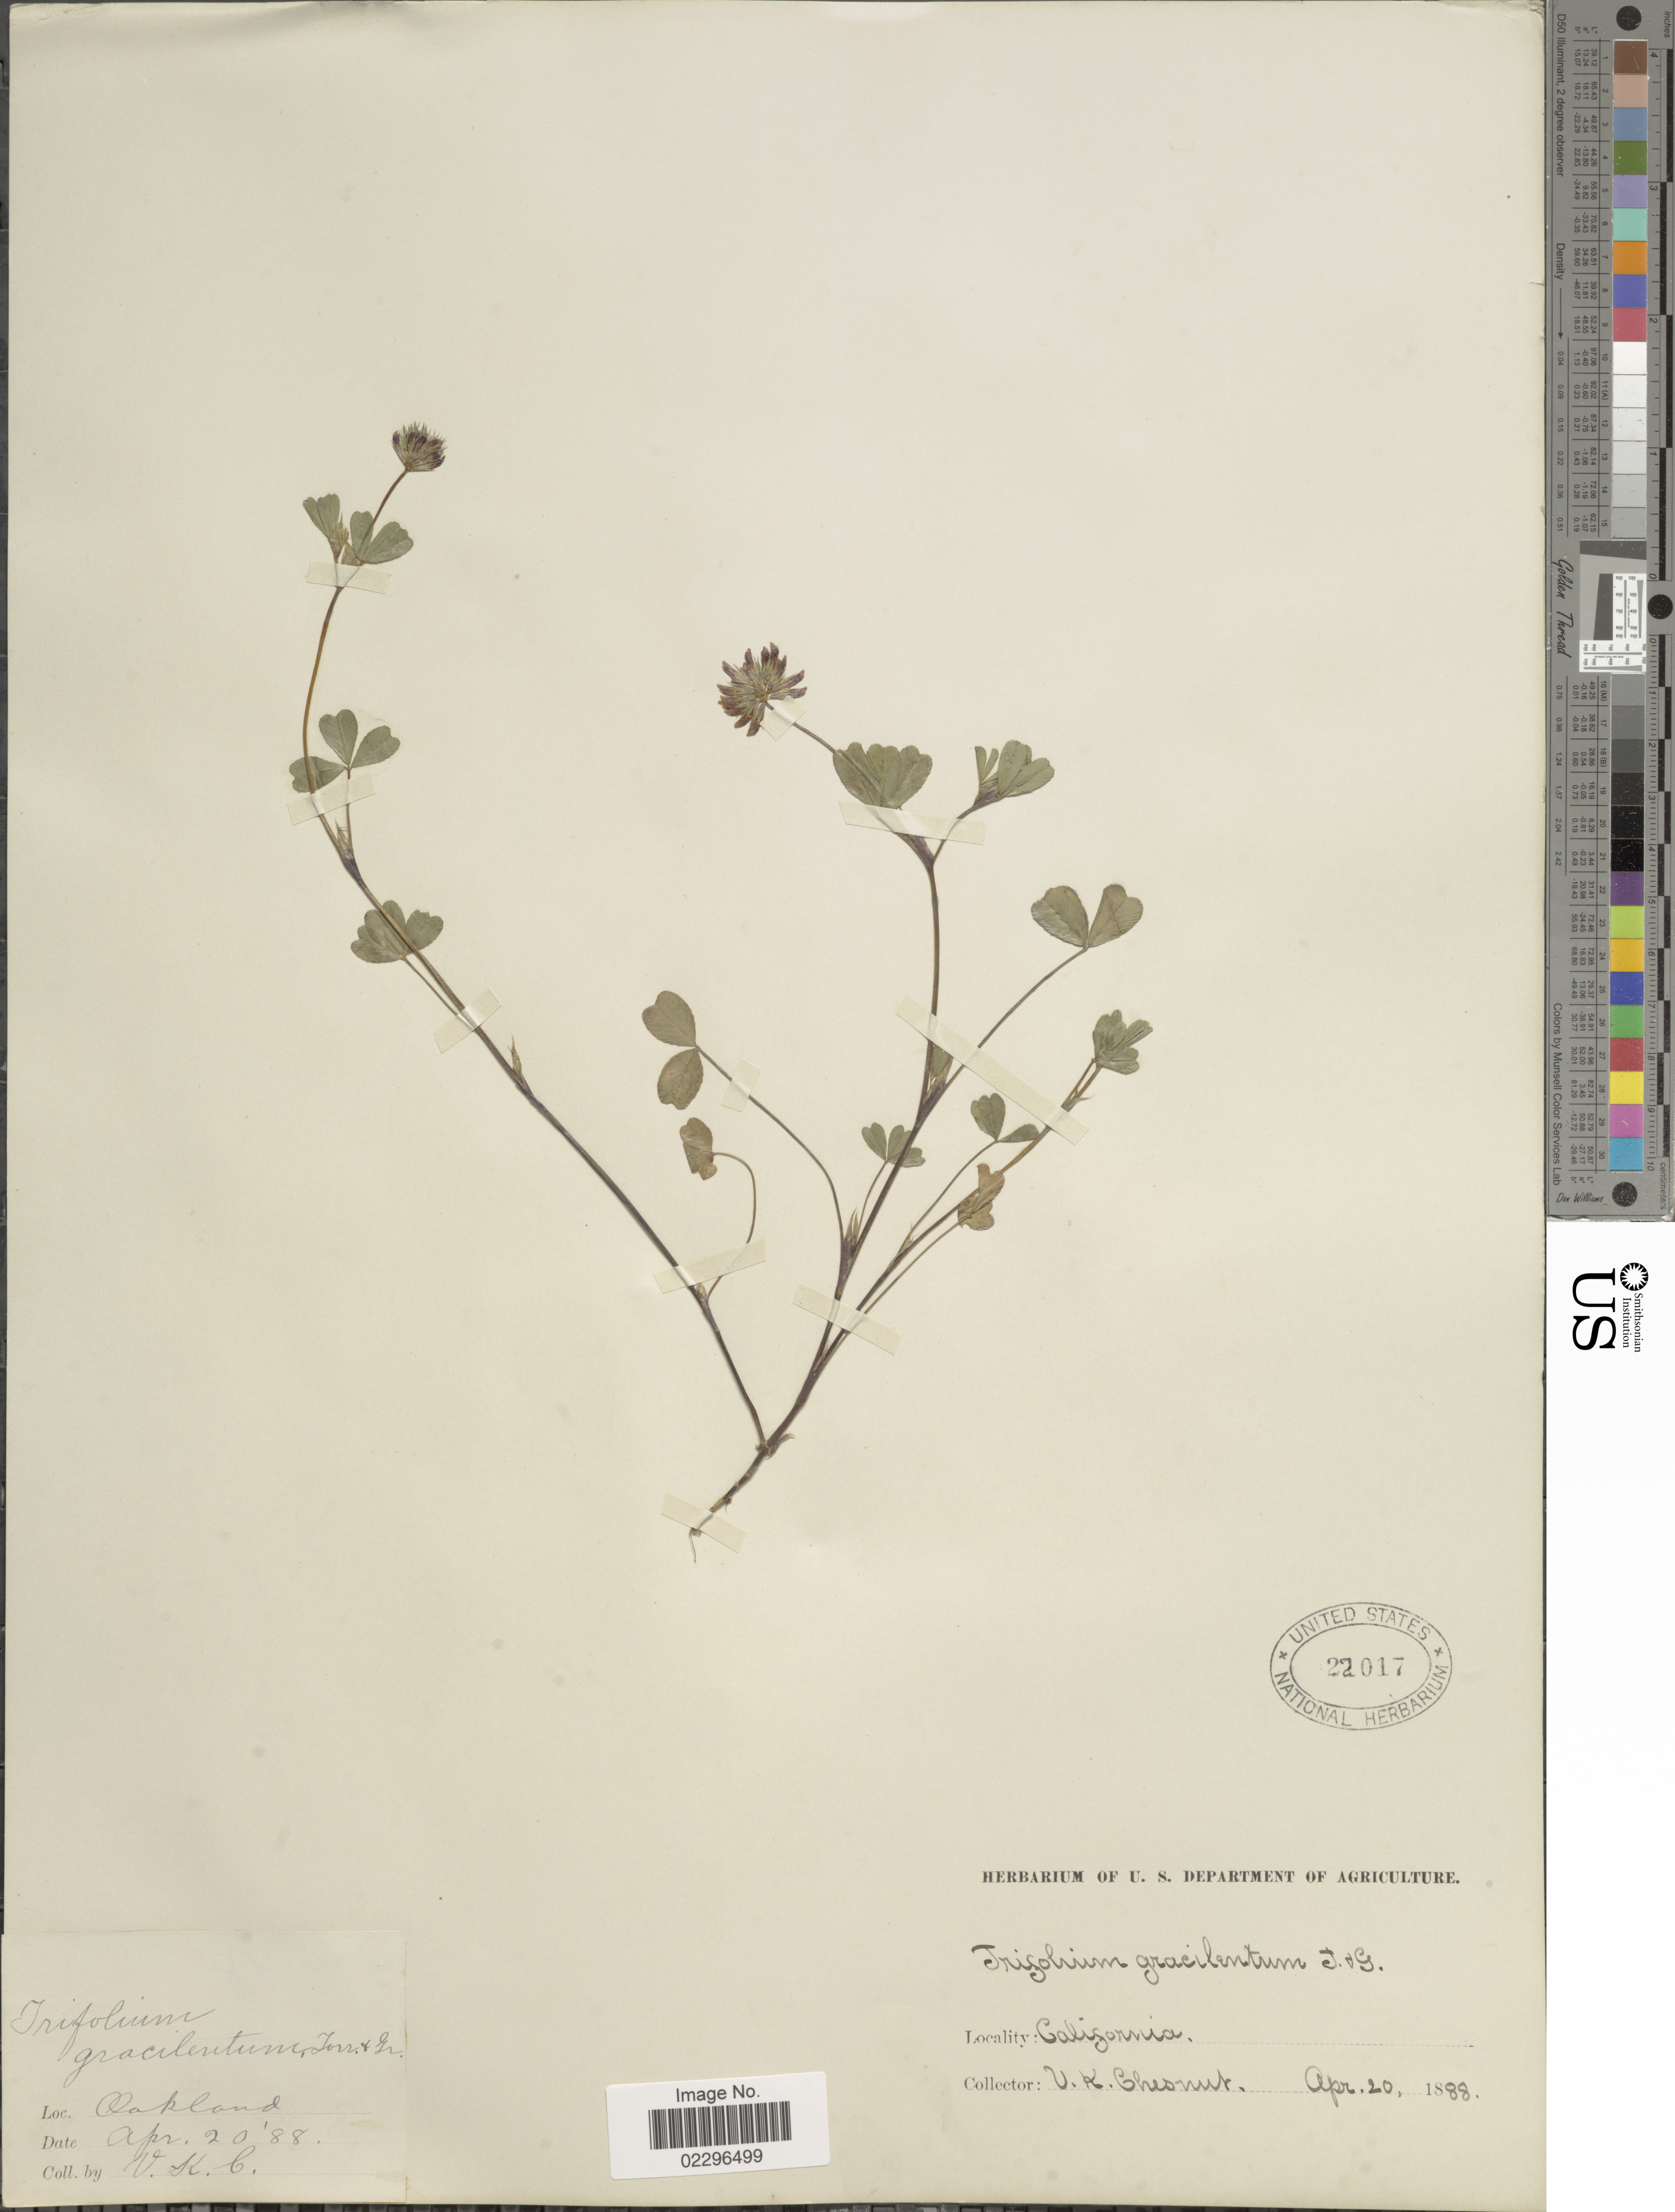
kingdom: Plantae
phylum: Tracheophyta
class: Magnoliopsida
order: Fabales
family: Fabaceae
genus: Trifolium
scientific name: Trifolium gracilentum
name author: Torr. & A. Gray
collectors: V. Chesnut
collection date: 1888-04-20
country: United States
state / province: California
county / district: Alameda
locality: Oakland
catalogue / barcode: US 22017